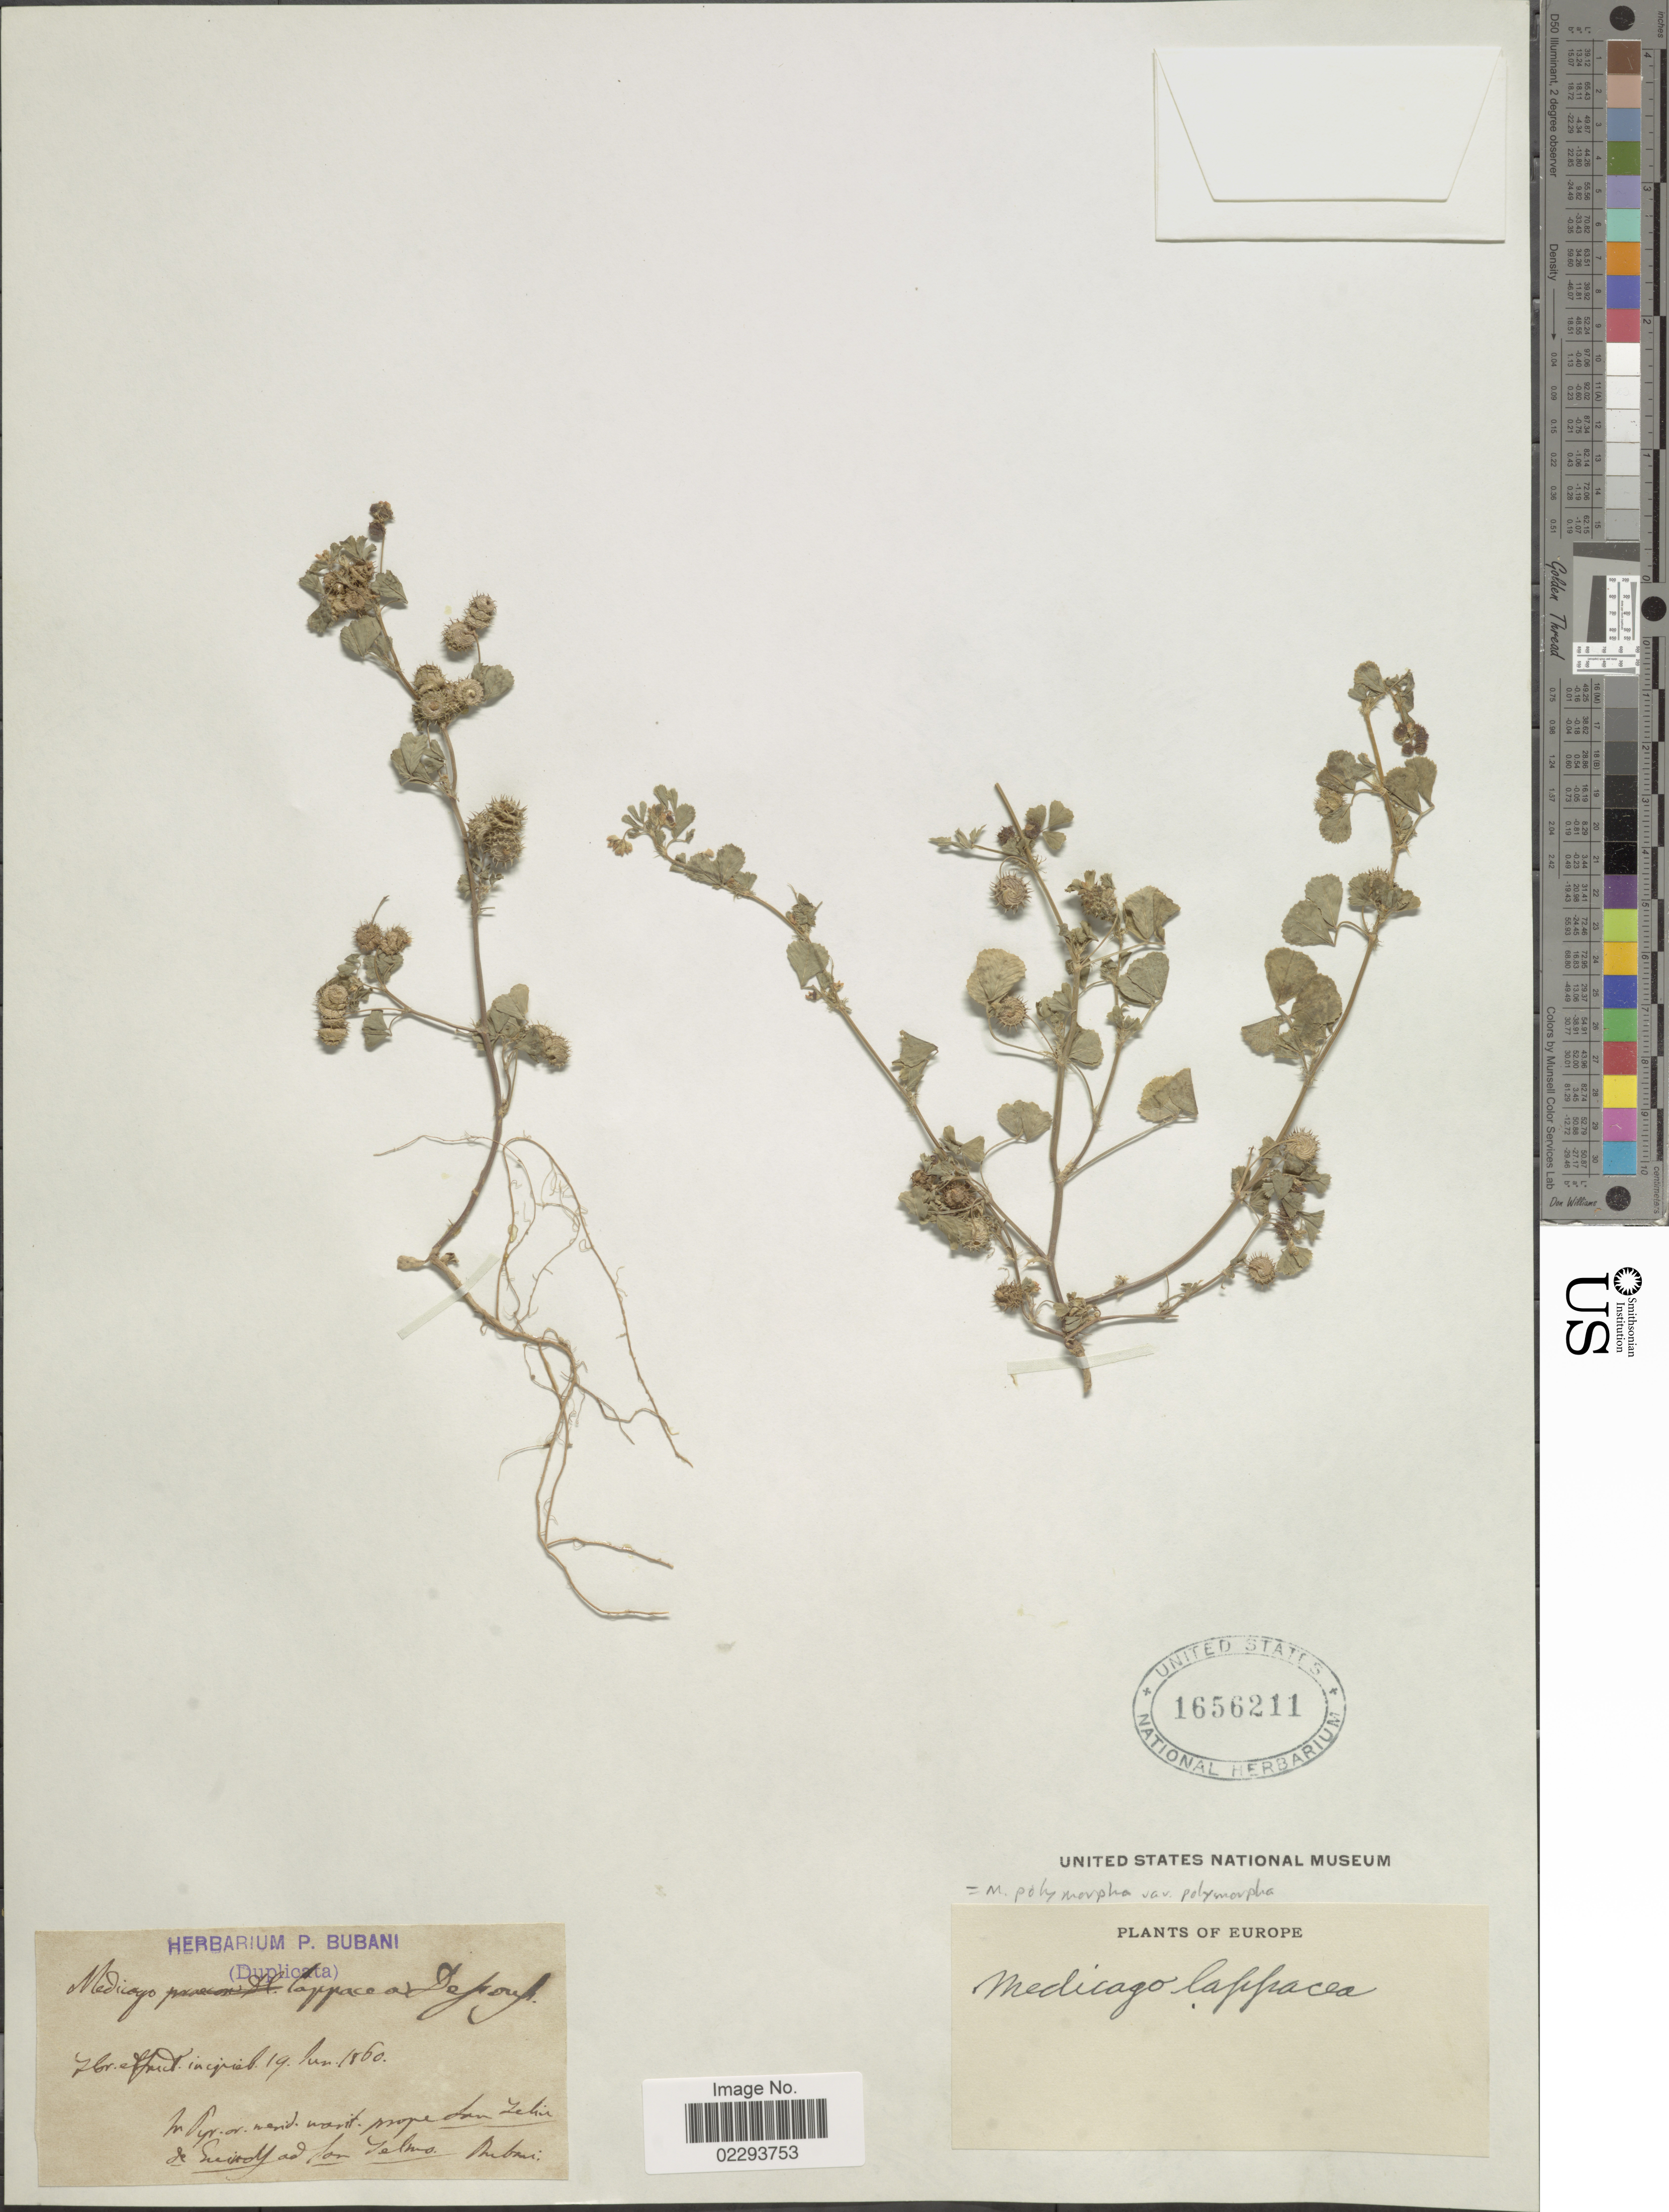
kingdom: Plantae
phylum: Tracheophyta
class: Magnoliopsida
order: Fabales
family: Fabaceae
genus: Medicago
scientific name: Medicago polymorpha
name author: L.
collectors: P. Bubani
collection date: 1860-06-19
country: Spain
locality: In Pyr. or. merid. marit. prope San Feliu de Guixols ad for Telmo.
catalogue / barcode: US 1656211